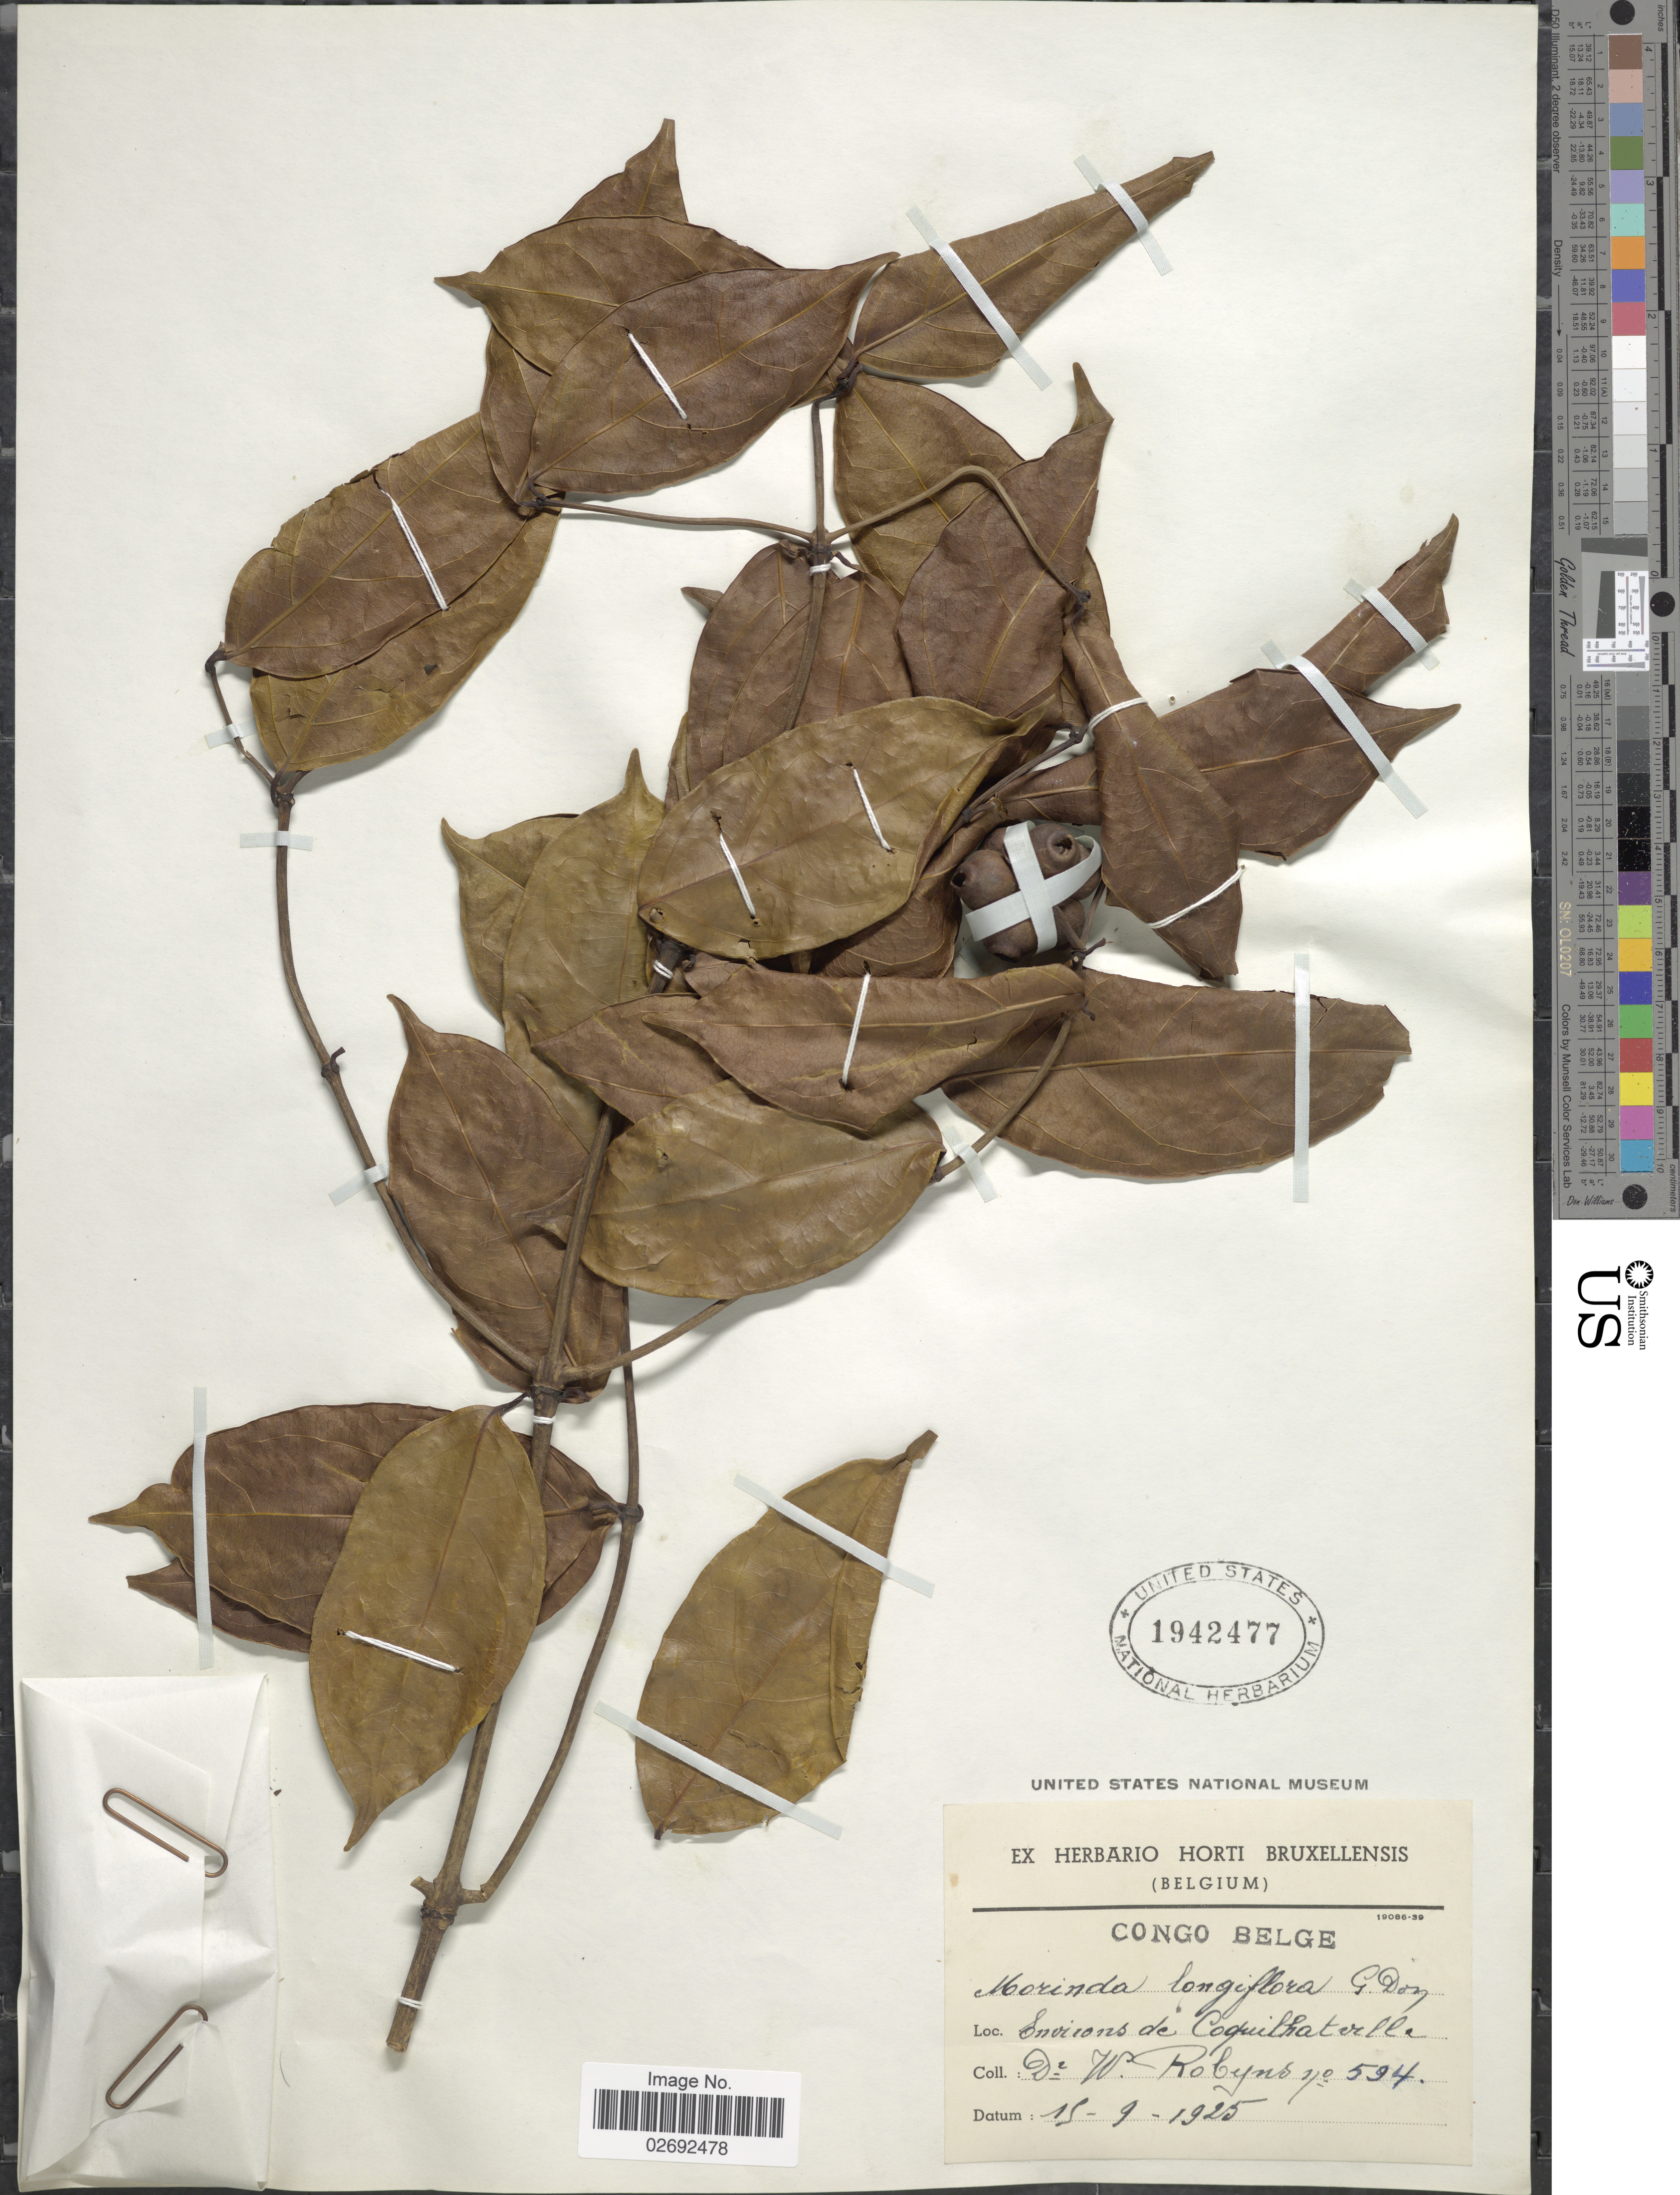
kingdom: Plantae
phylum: Tracheophyta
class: Magnoliopsida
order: Gentianales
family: Rubiaceae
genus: Morinda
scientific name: Morinda longiflora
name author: A. Chev.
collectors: W. Robyns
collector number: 594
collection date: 1925-09-15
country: Congo, Democratic Republic of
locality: Congo Belge. Environs de Coquilhatville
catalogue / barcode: US 1942477